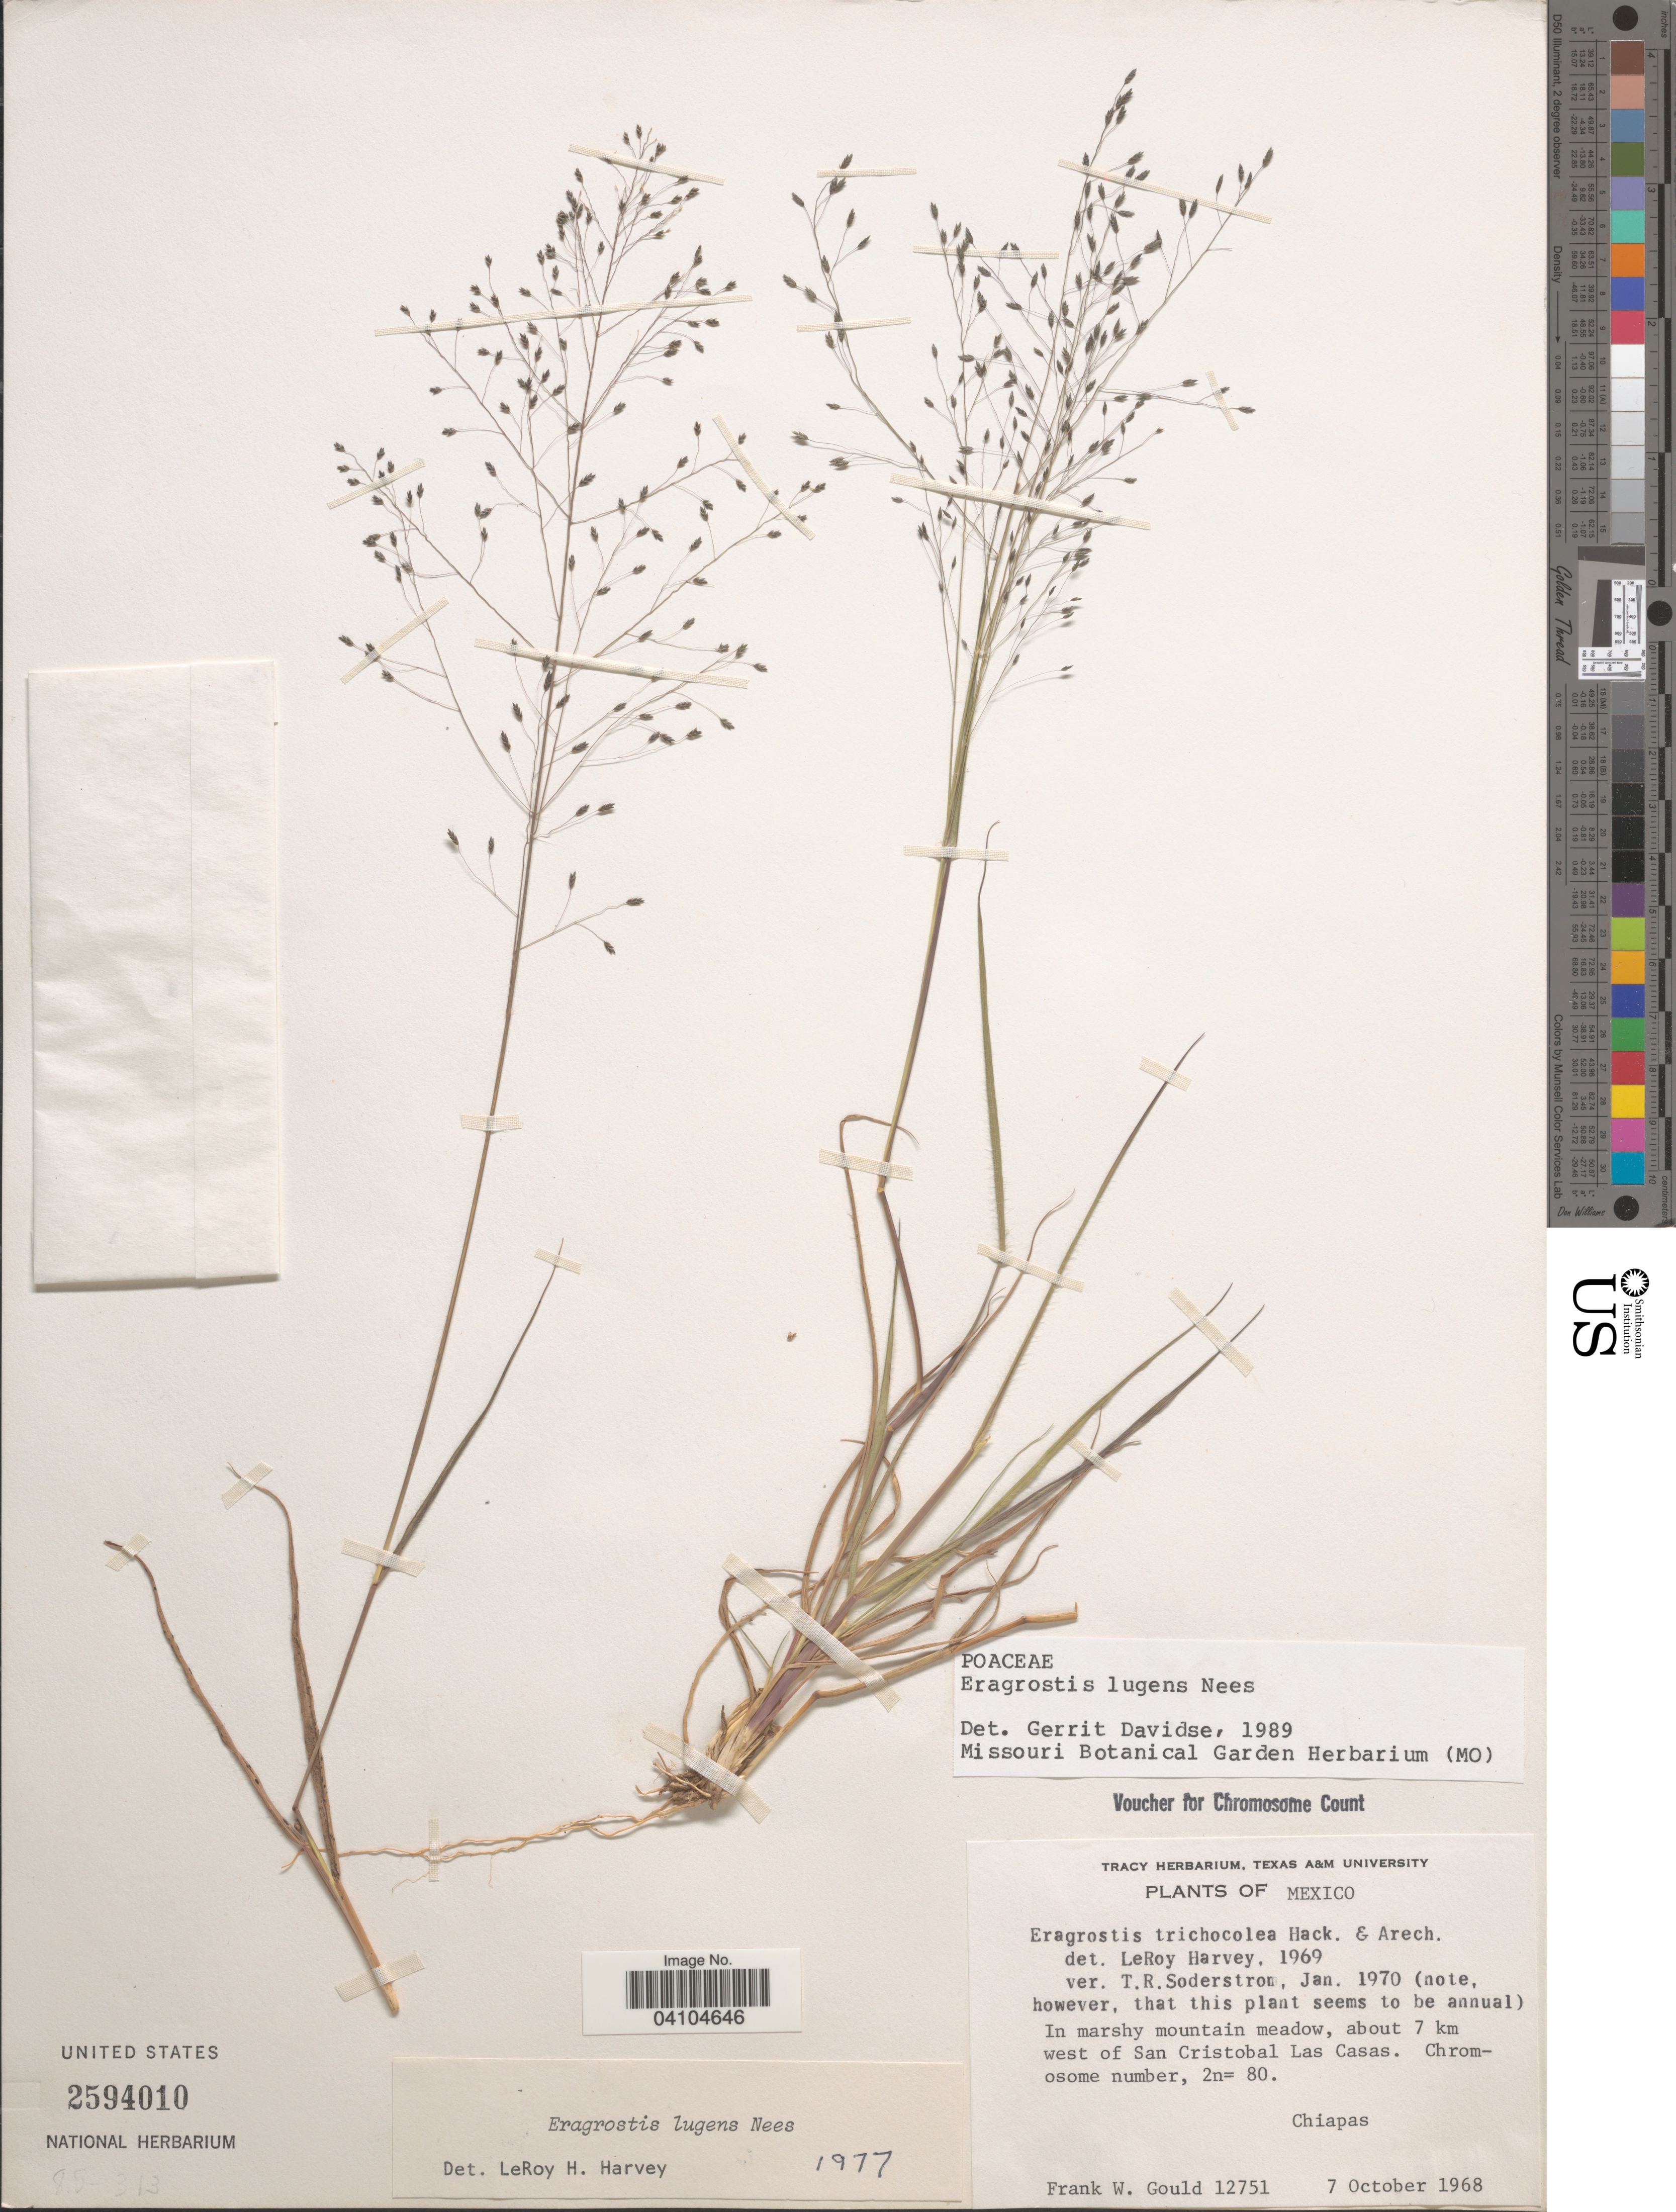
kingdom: Plantae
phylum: Tracheophyta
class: Liliopsida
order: Poales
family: Poaceae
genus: Eragrostis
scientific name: Eragrostis lugens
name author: Nees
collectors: F. W. Gould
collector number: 12751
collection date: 1968-10-07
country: Mexico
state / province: Chiapas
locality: In marshy mountain meadow, about 7 km west of San Cristobal Las Casas.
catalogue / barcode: US 2594010